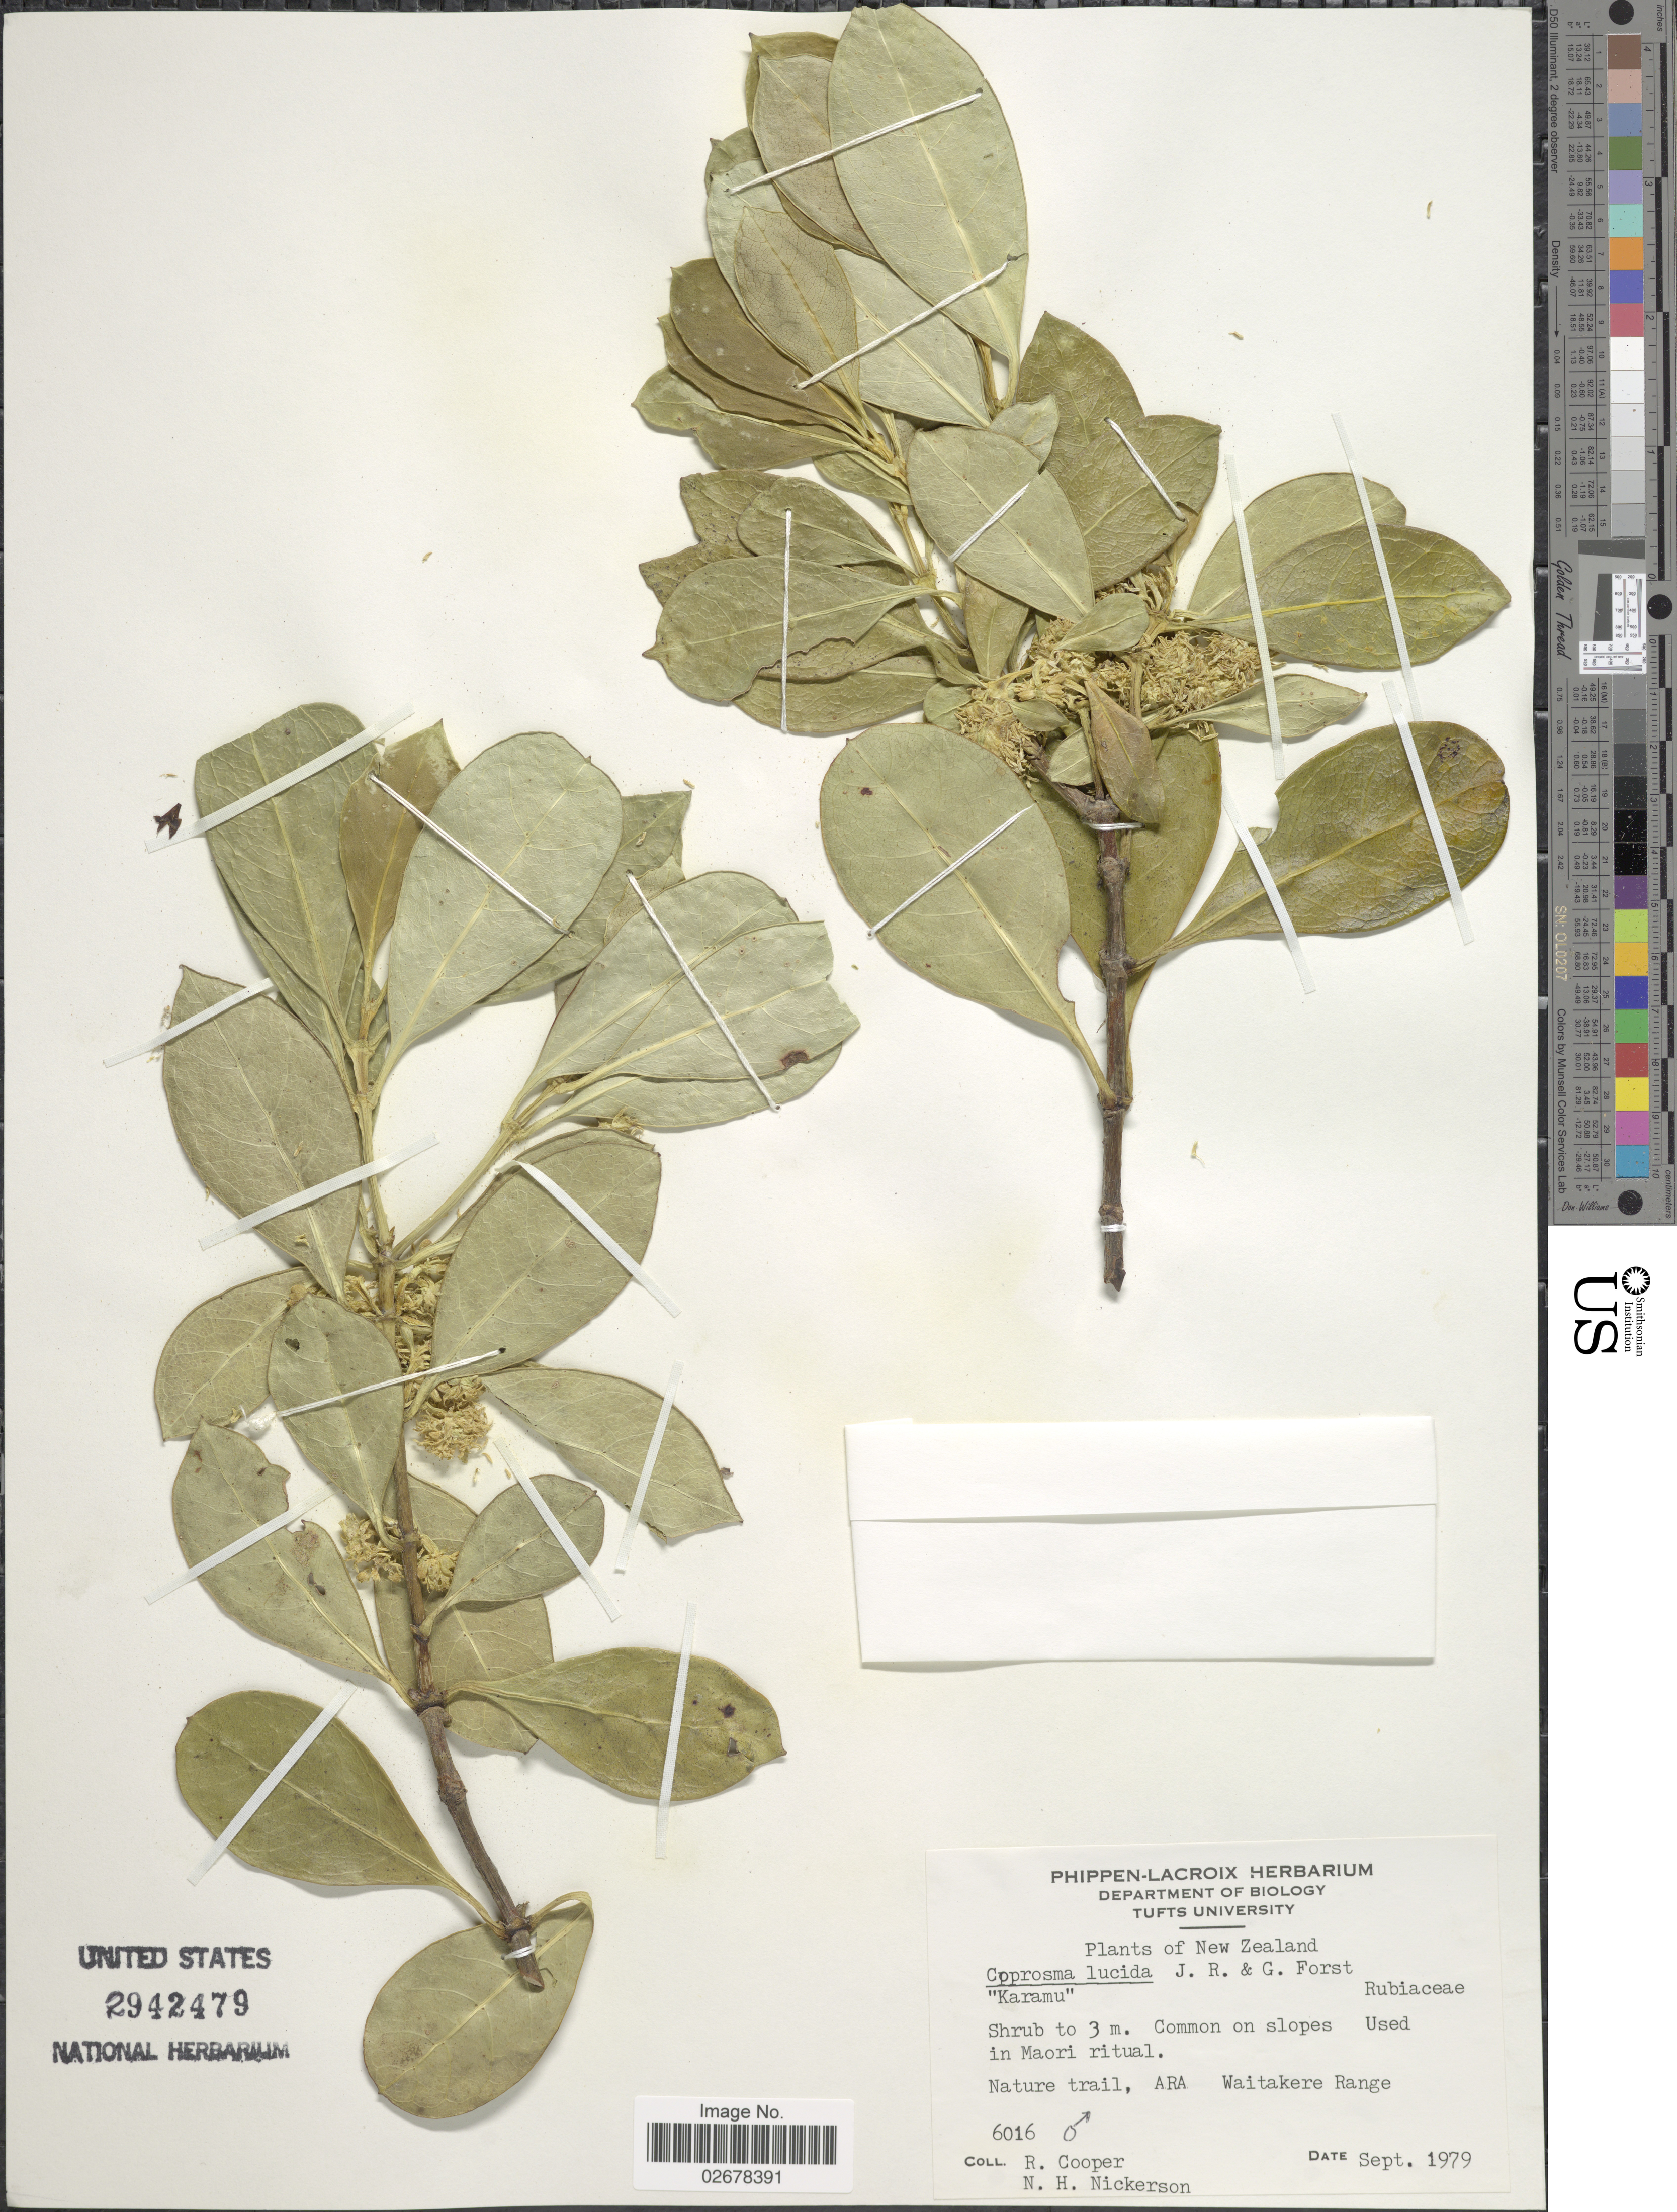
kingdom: Plantae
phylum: Tracheophyta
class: Magnoliopsida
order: Gentianales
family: Rubiaceae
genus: Coprosma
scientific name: Coprosma lucida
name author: J.R. Forst. & G. Forst.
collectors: R. Cooper & N. Nickerson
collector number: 6016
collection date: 1979-09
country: New Zealand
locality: Common on slopes, used in Maori ritual, Nature trail, ARA, Waitakere Range.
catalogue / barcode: US 2942479